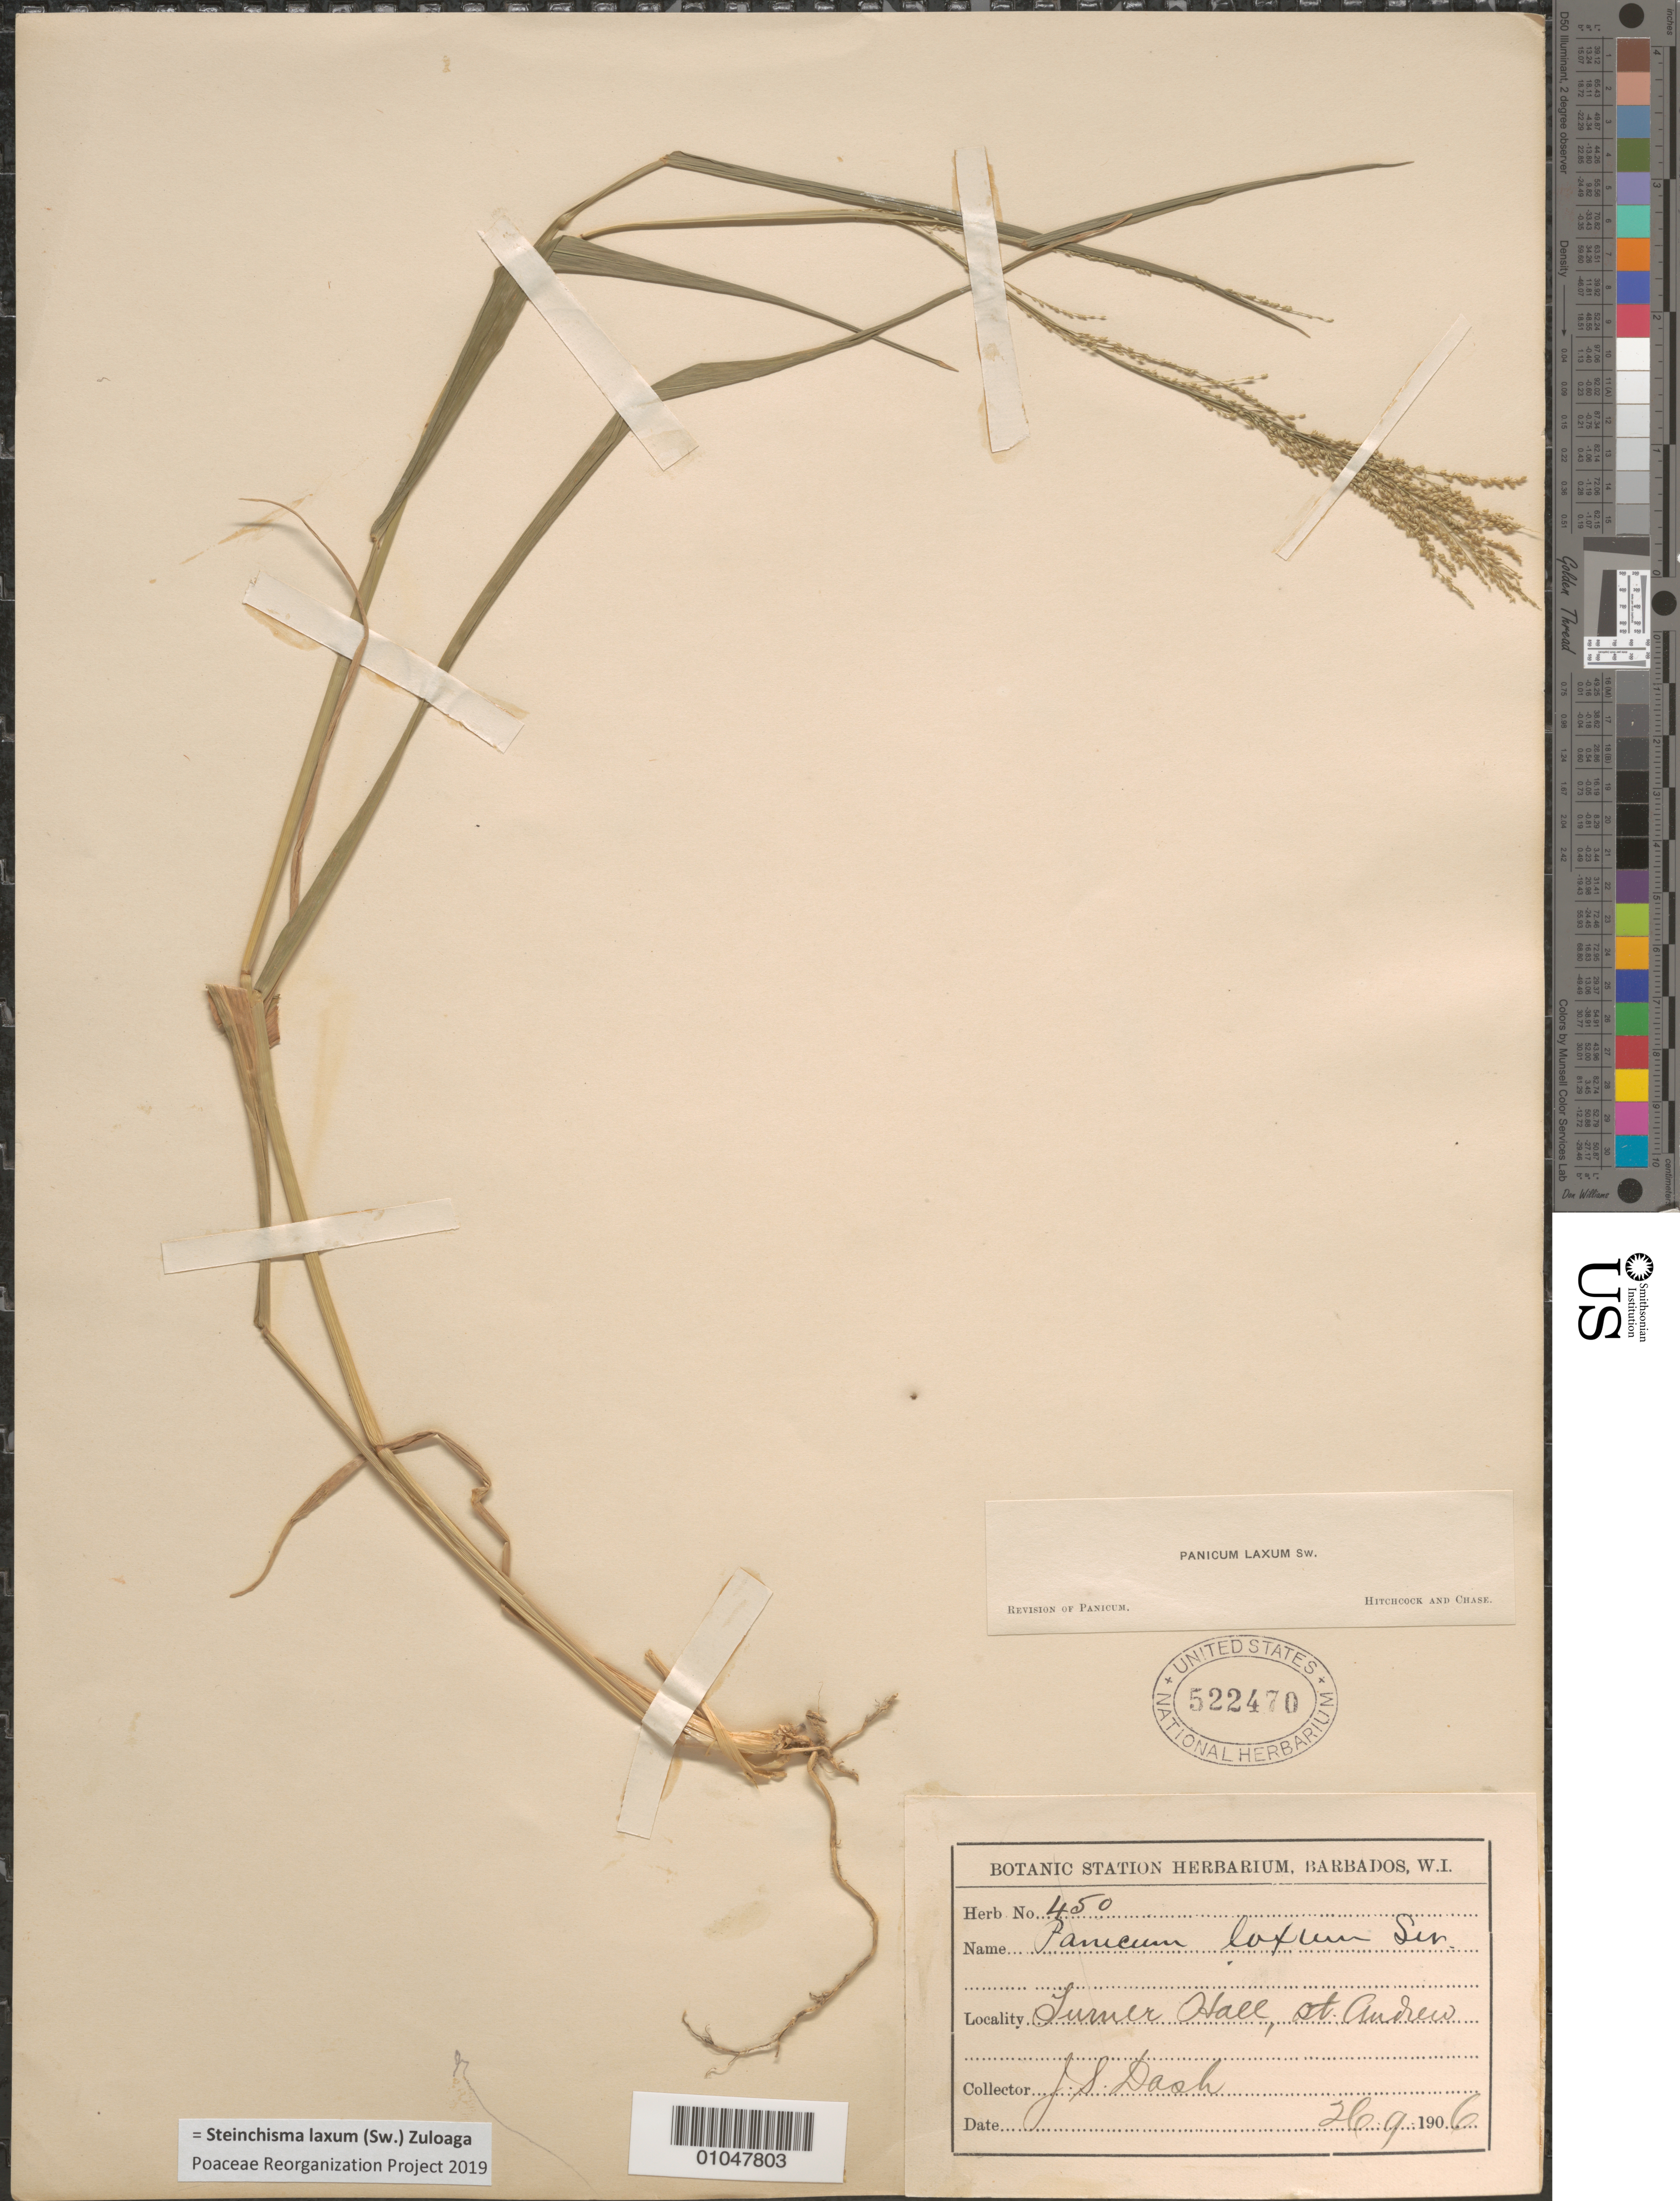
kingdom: Plantae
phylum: Tracheophyta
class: Liliopsida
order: Poales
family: Poaceae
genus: Panicum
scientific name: Panicum laxum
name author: Sw.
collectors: J. Dash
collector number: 450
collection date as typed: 26 Sep 1906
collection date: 1906-09-26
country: Barbados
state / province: Saint Andrew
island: Barbados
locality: Turner Hall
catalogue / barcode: US 522470